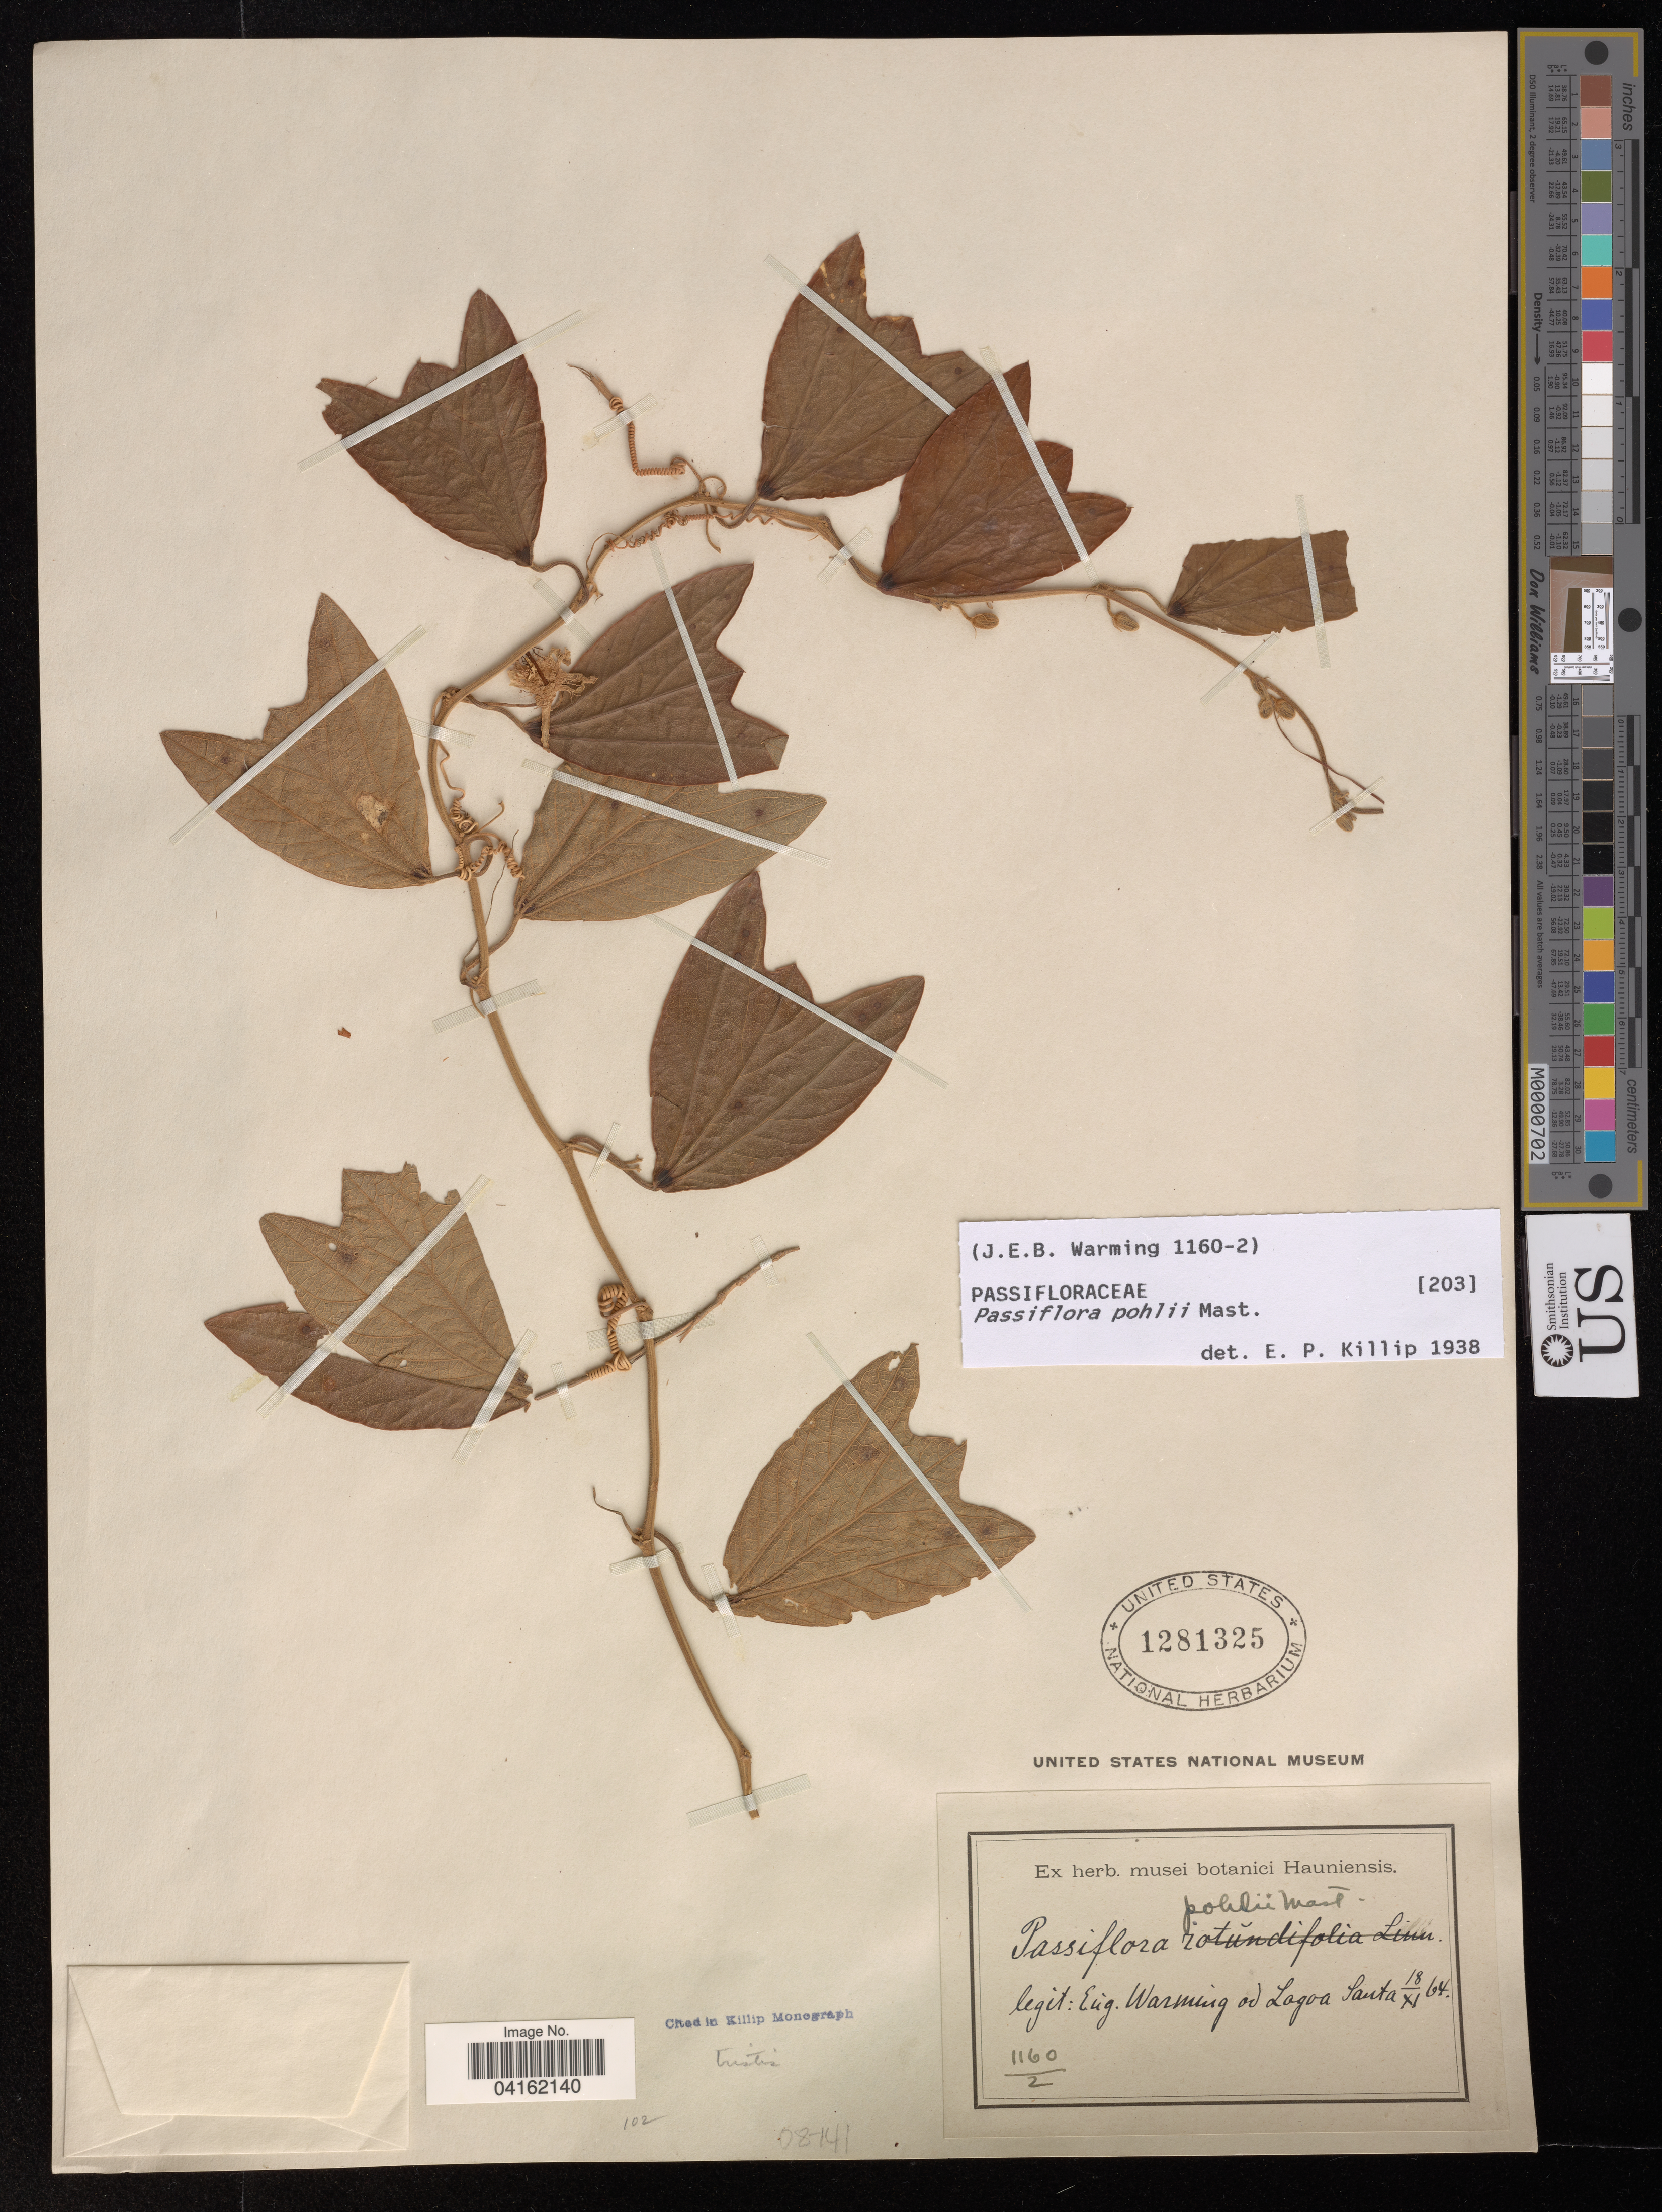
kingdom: Plantae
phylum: Tracheophyta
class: Magnoliopsida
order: Malpighiales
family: Passifloraceae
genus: Passiflora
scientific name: Passiflora pohlii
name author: Mast.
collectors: E. Warming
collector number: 1160/2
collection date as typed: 18 11 64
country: Brazil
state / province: Minas Gerais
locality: Lagoa Santa.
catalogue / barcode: US 1281325